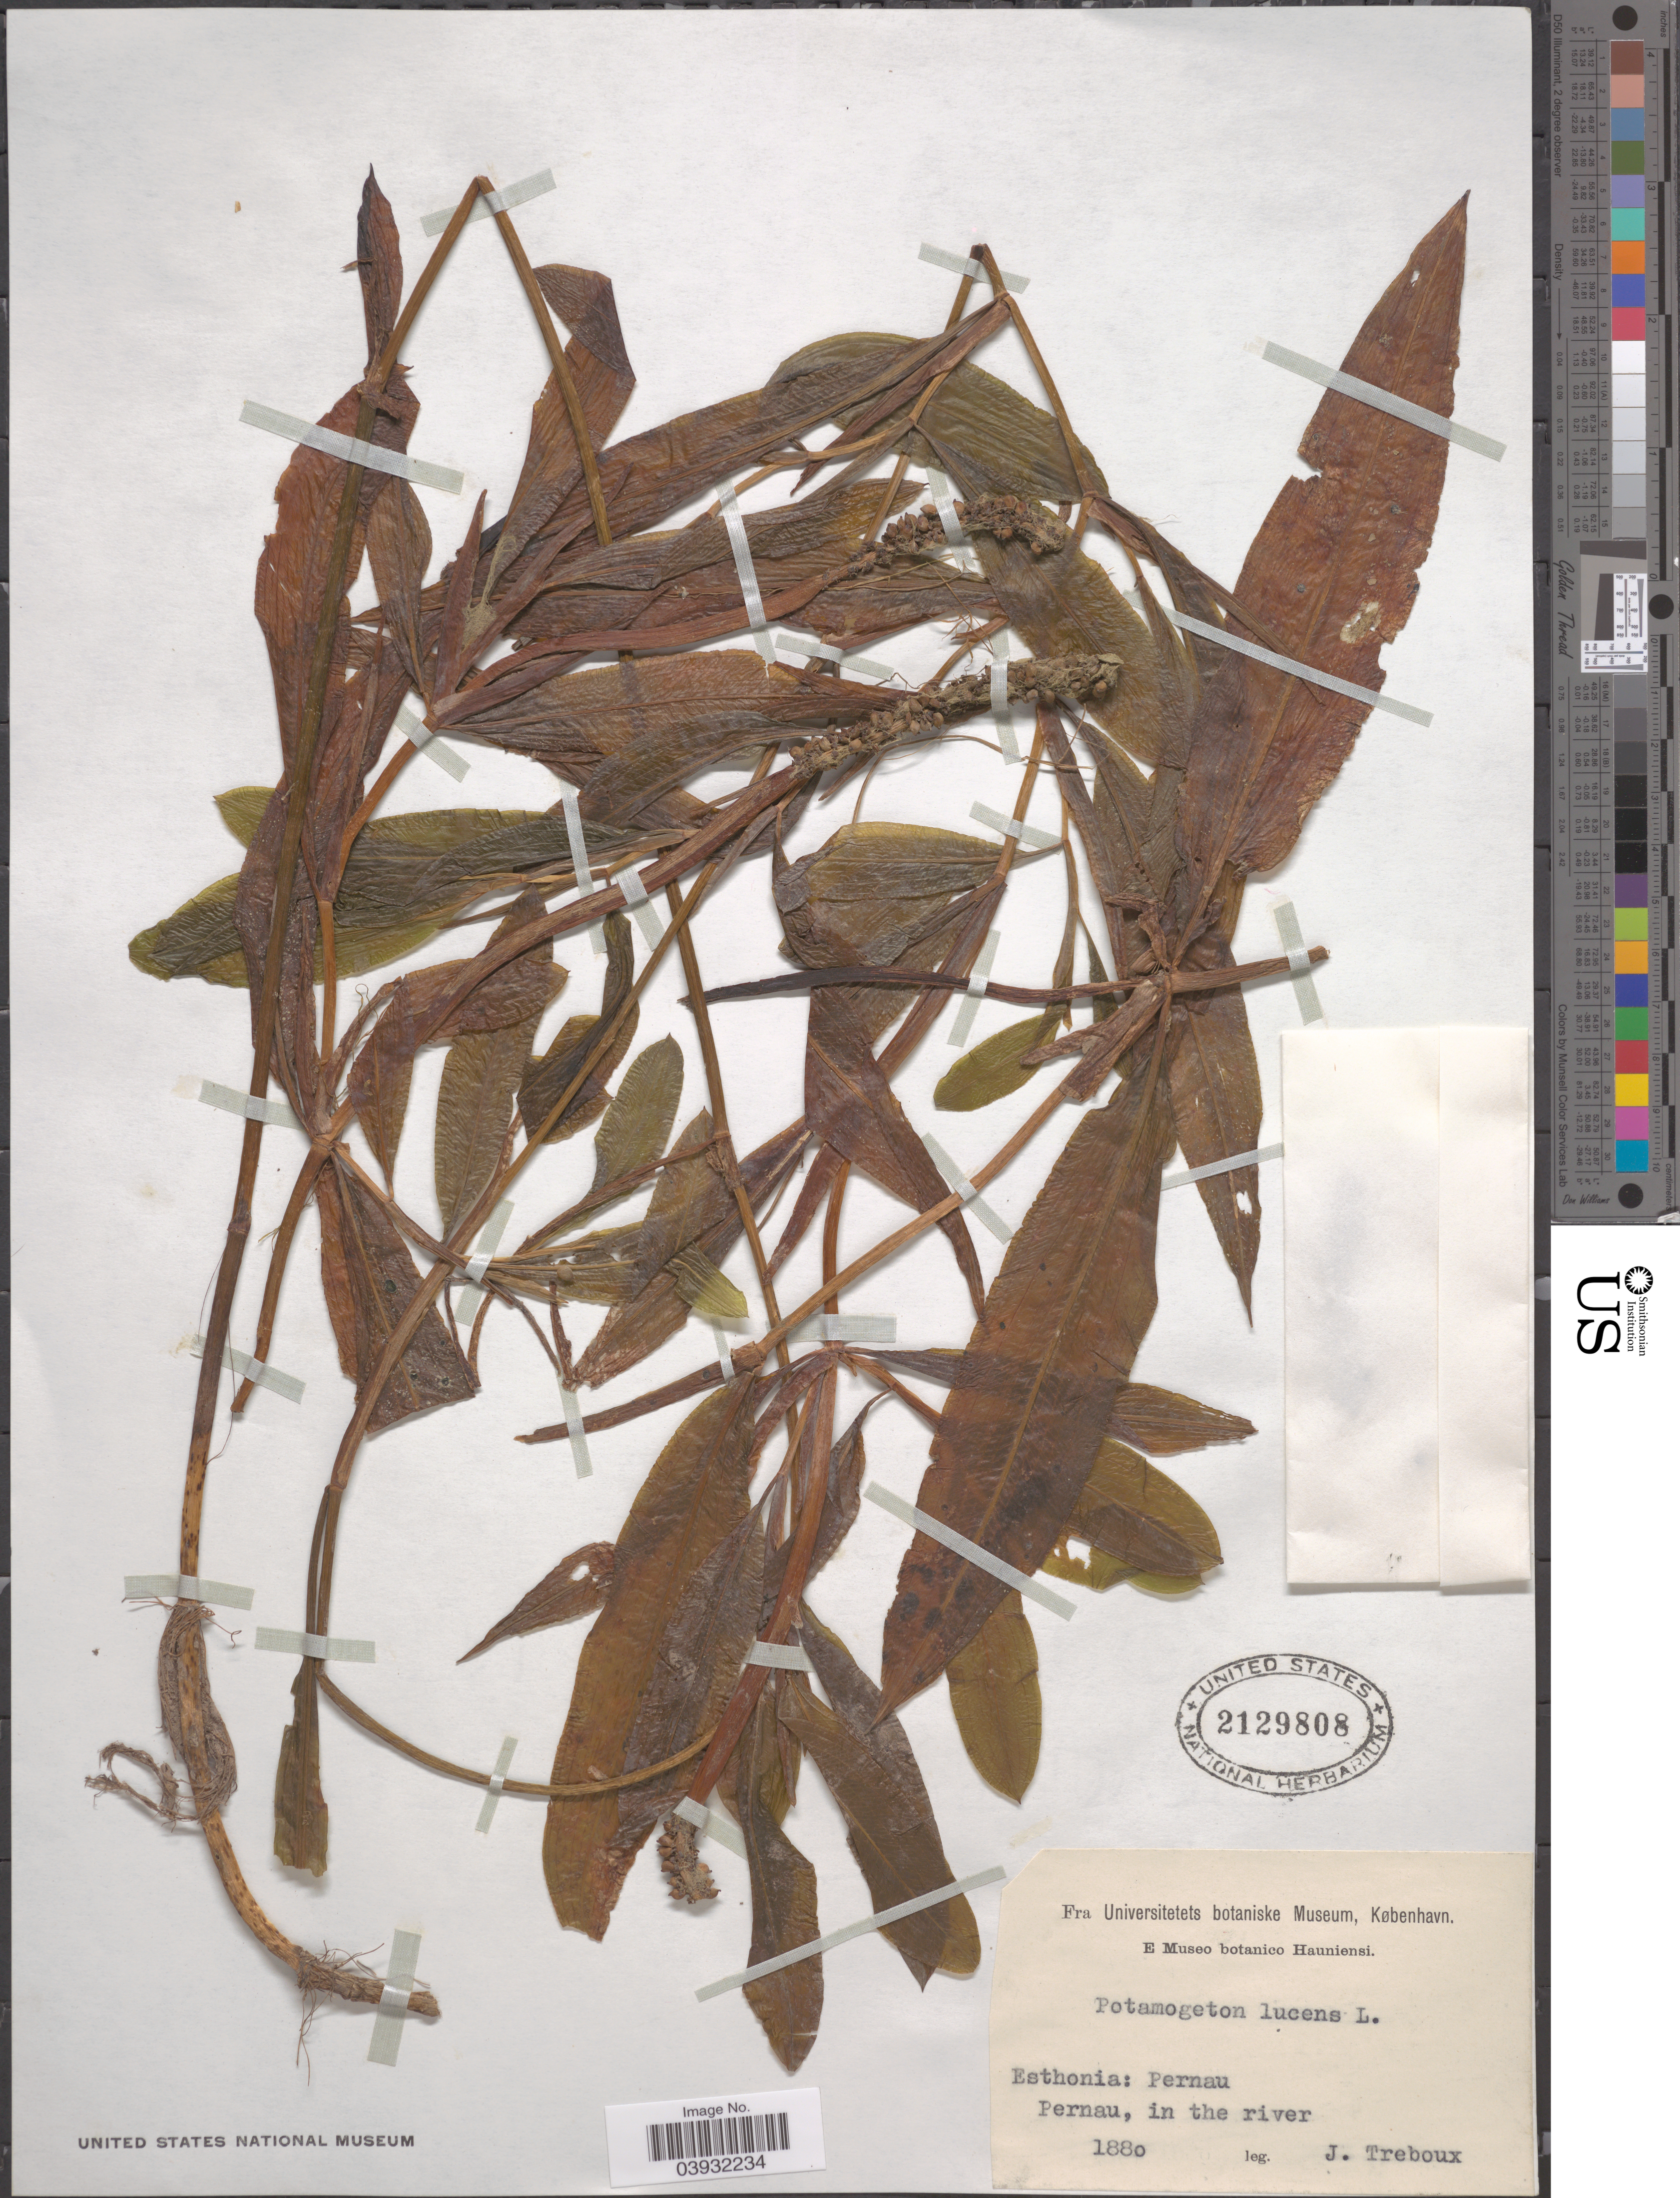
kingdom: Plantae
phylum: Tracheophyta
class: Liliopsida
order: Alismatales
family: Potamogetonaceae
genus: Potamogeton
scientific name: Potamogeton lucens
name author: L.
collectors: J. Treboux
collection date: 1880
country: Estonia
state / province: Pärnumaa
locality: Esthonia: Pernau. Pernau, in the river.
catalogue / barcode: US 2129808